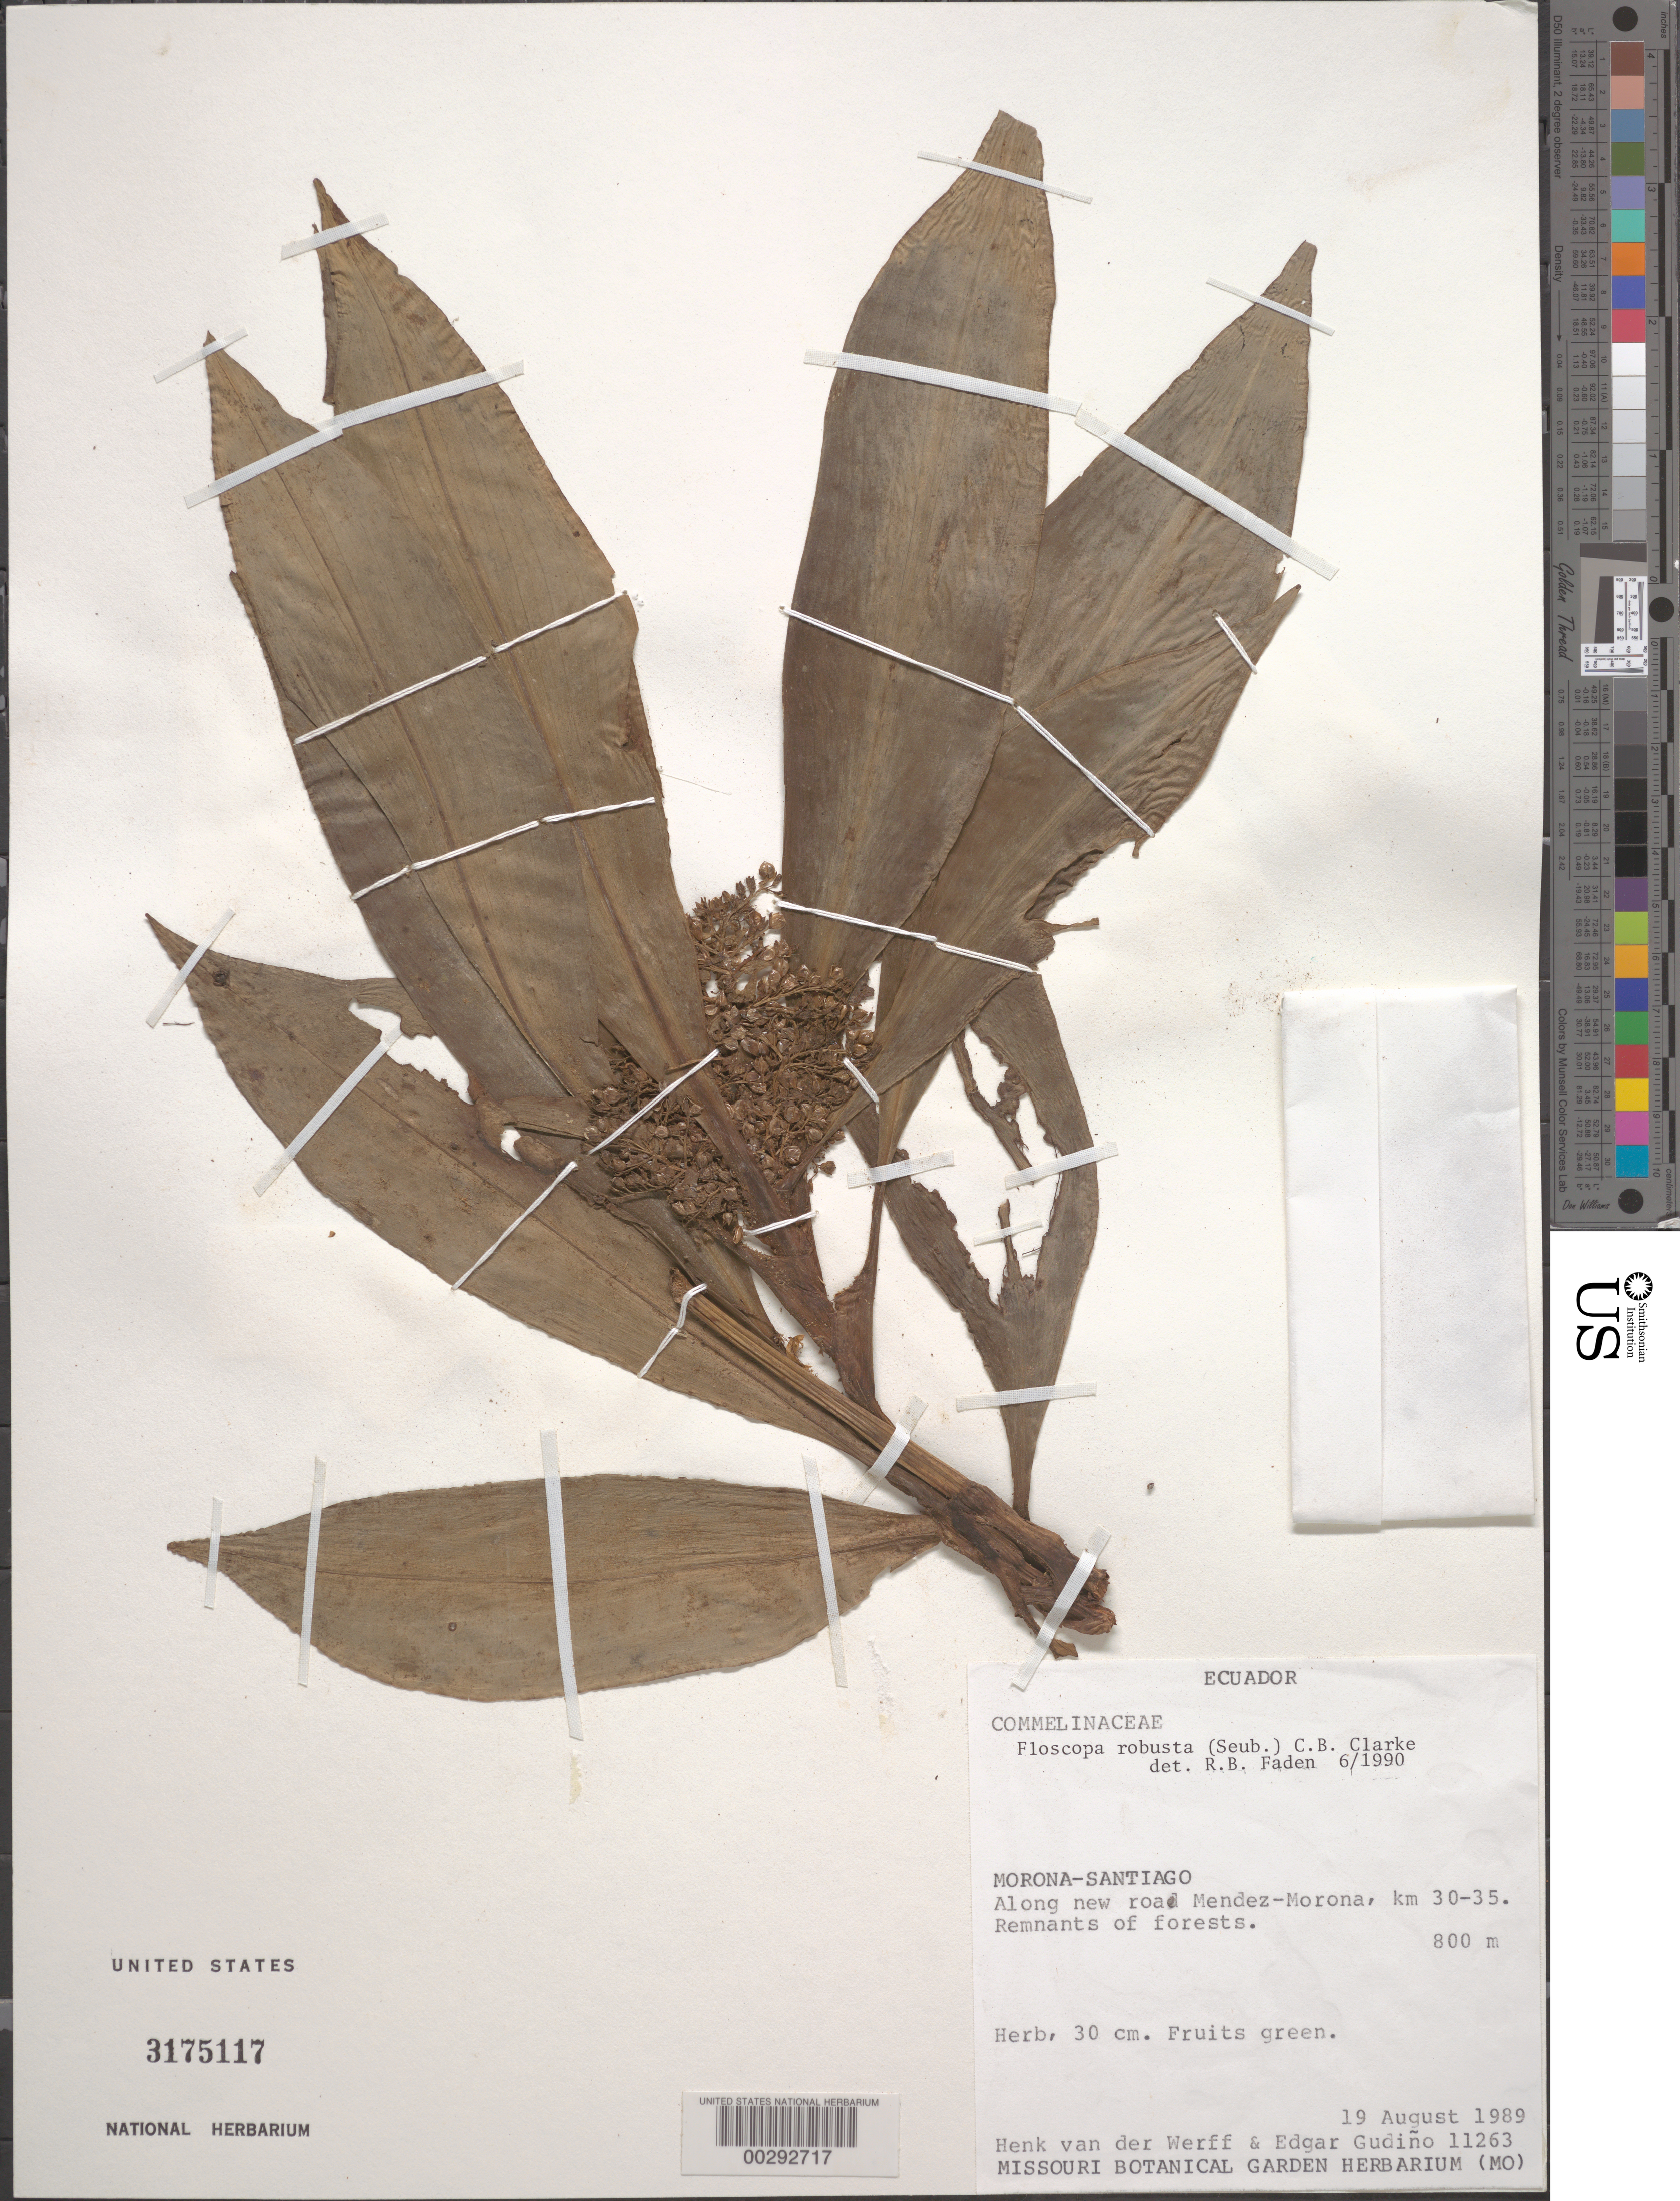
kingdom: Plantae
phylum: Tracheophyta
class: Liliopsida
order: Commelinales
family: Commelinaceae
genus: Floscopa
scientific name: Floscopa robusta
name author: (Seub.) C.B. Clarke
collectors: H. van der Werff & E. Gudiño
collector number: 11263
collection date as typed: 19 Aug 1989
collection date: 1989-08-19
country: Ecuador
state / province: Morona-Santiago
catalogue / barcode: US 3175117